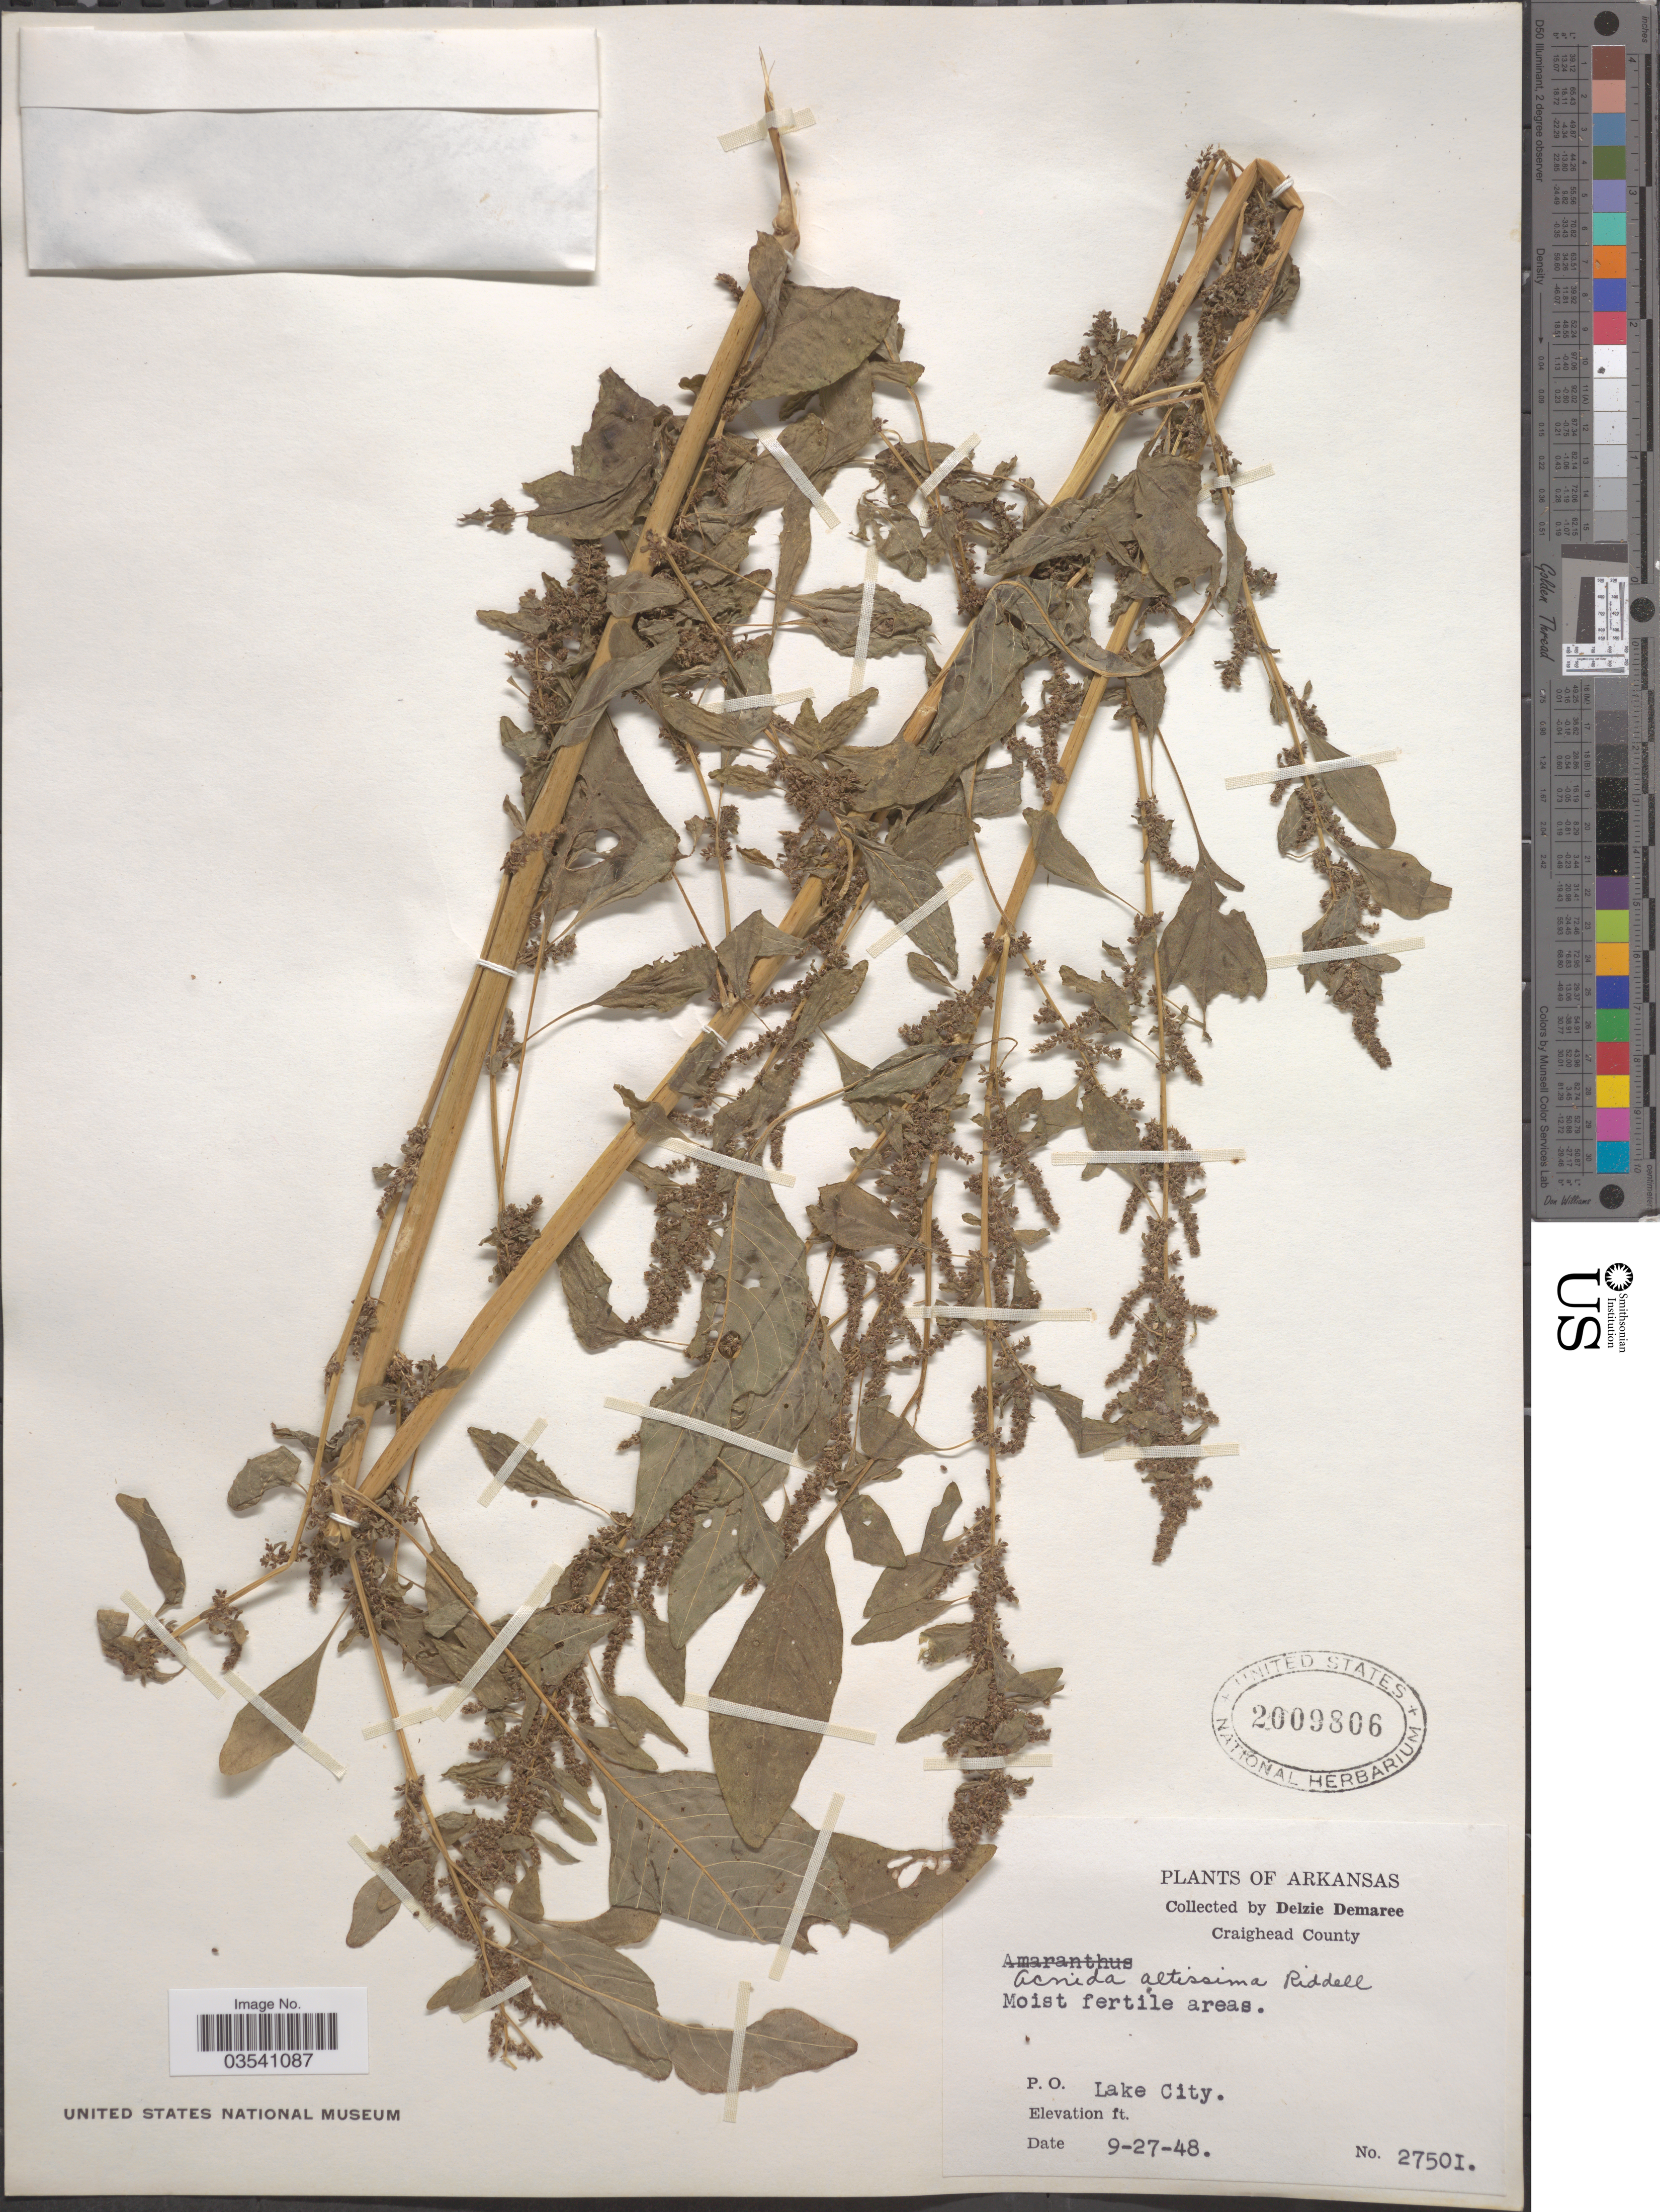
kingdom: Plantae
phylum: Tracheophyta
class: Magnoliopsida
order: Caryophyllales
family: Amaranthaceae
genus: Amaranthus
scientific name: Amaranthus tamariscinus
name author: Nutt.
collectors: D. Demaree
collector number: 27501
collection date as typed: Transcribed d/m/y: 27/9/48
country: United States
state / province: Arkansas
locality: Craighead County. P.O. Lake City.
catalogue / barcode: US 2009806